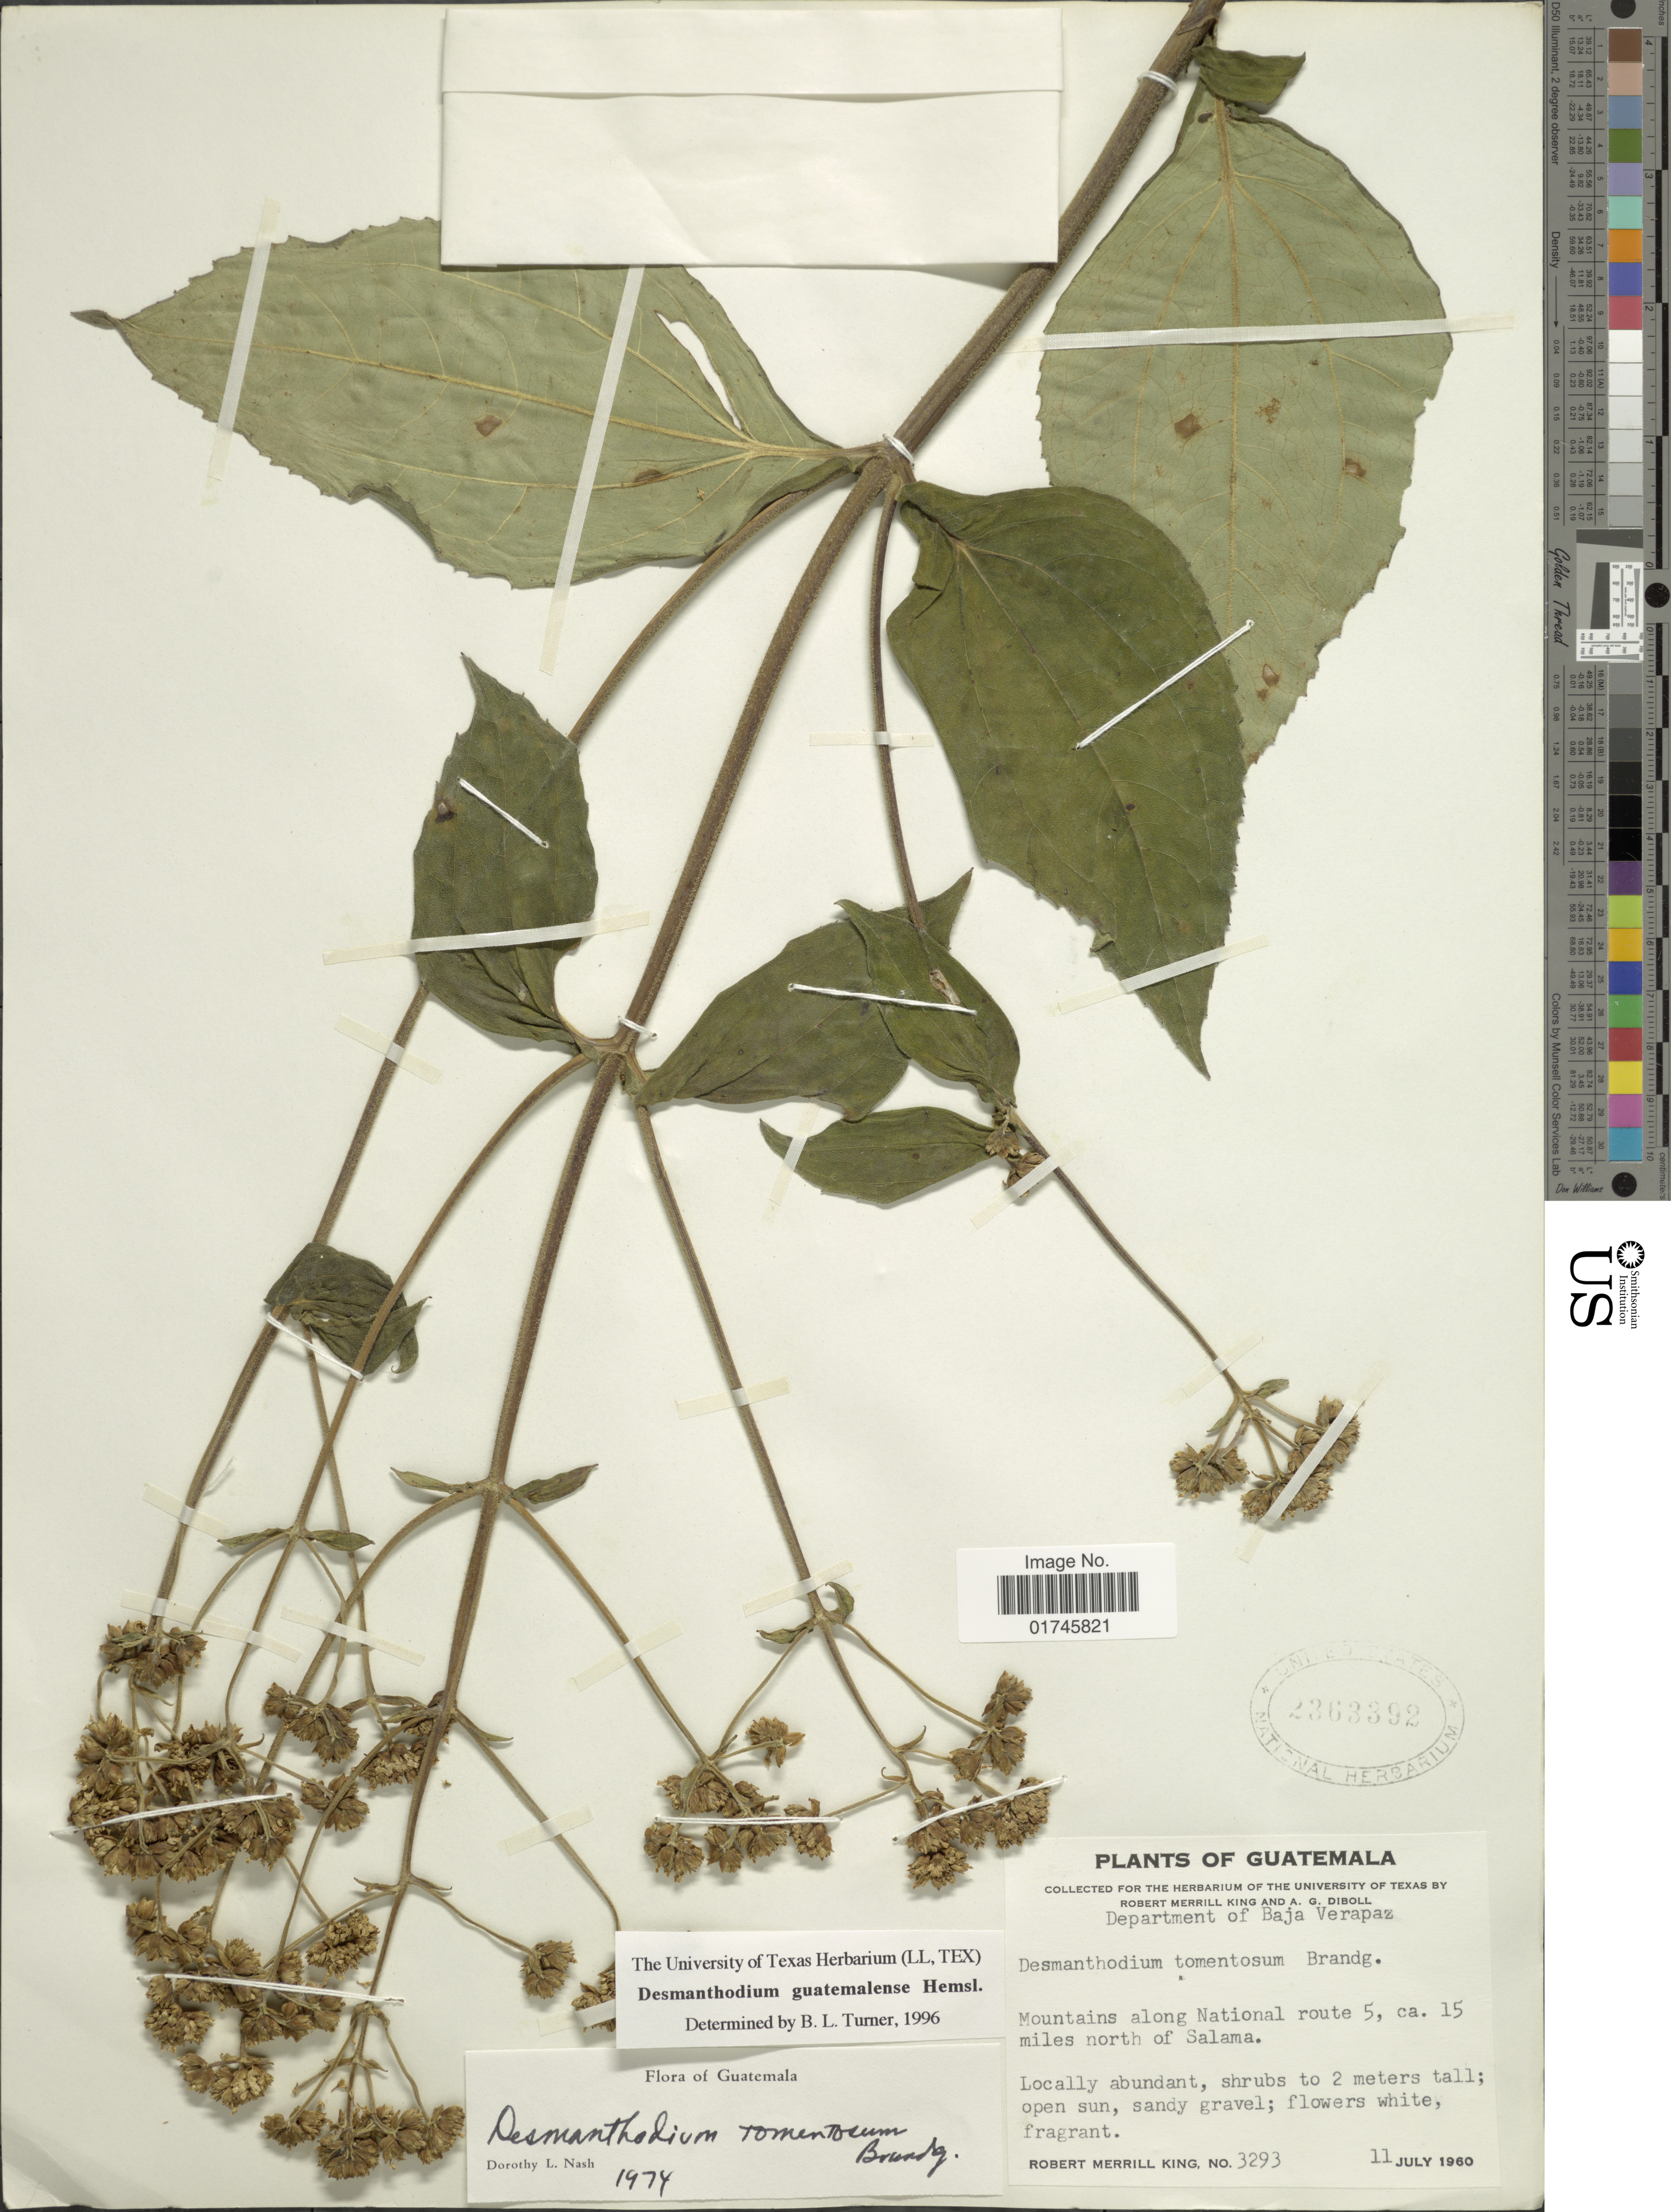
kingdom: Plantae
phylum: Tracheophyta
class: Magnoliopsida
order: Asterales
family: Asteraceae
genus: Desmanthodium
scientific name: Desmanthodium guatamalense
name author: Hemsl.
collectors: R. M. King & A. Diboll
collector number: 3293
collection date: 1960-07-11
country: Guatemala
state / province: Baja Verapaz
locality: Department of Baja Verapaz. Mountains along National route 5, ca. 15 miles north of Salama.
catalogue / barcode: US 2363392